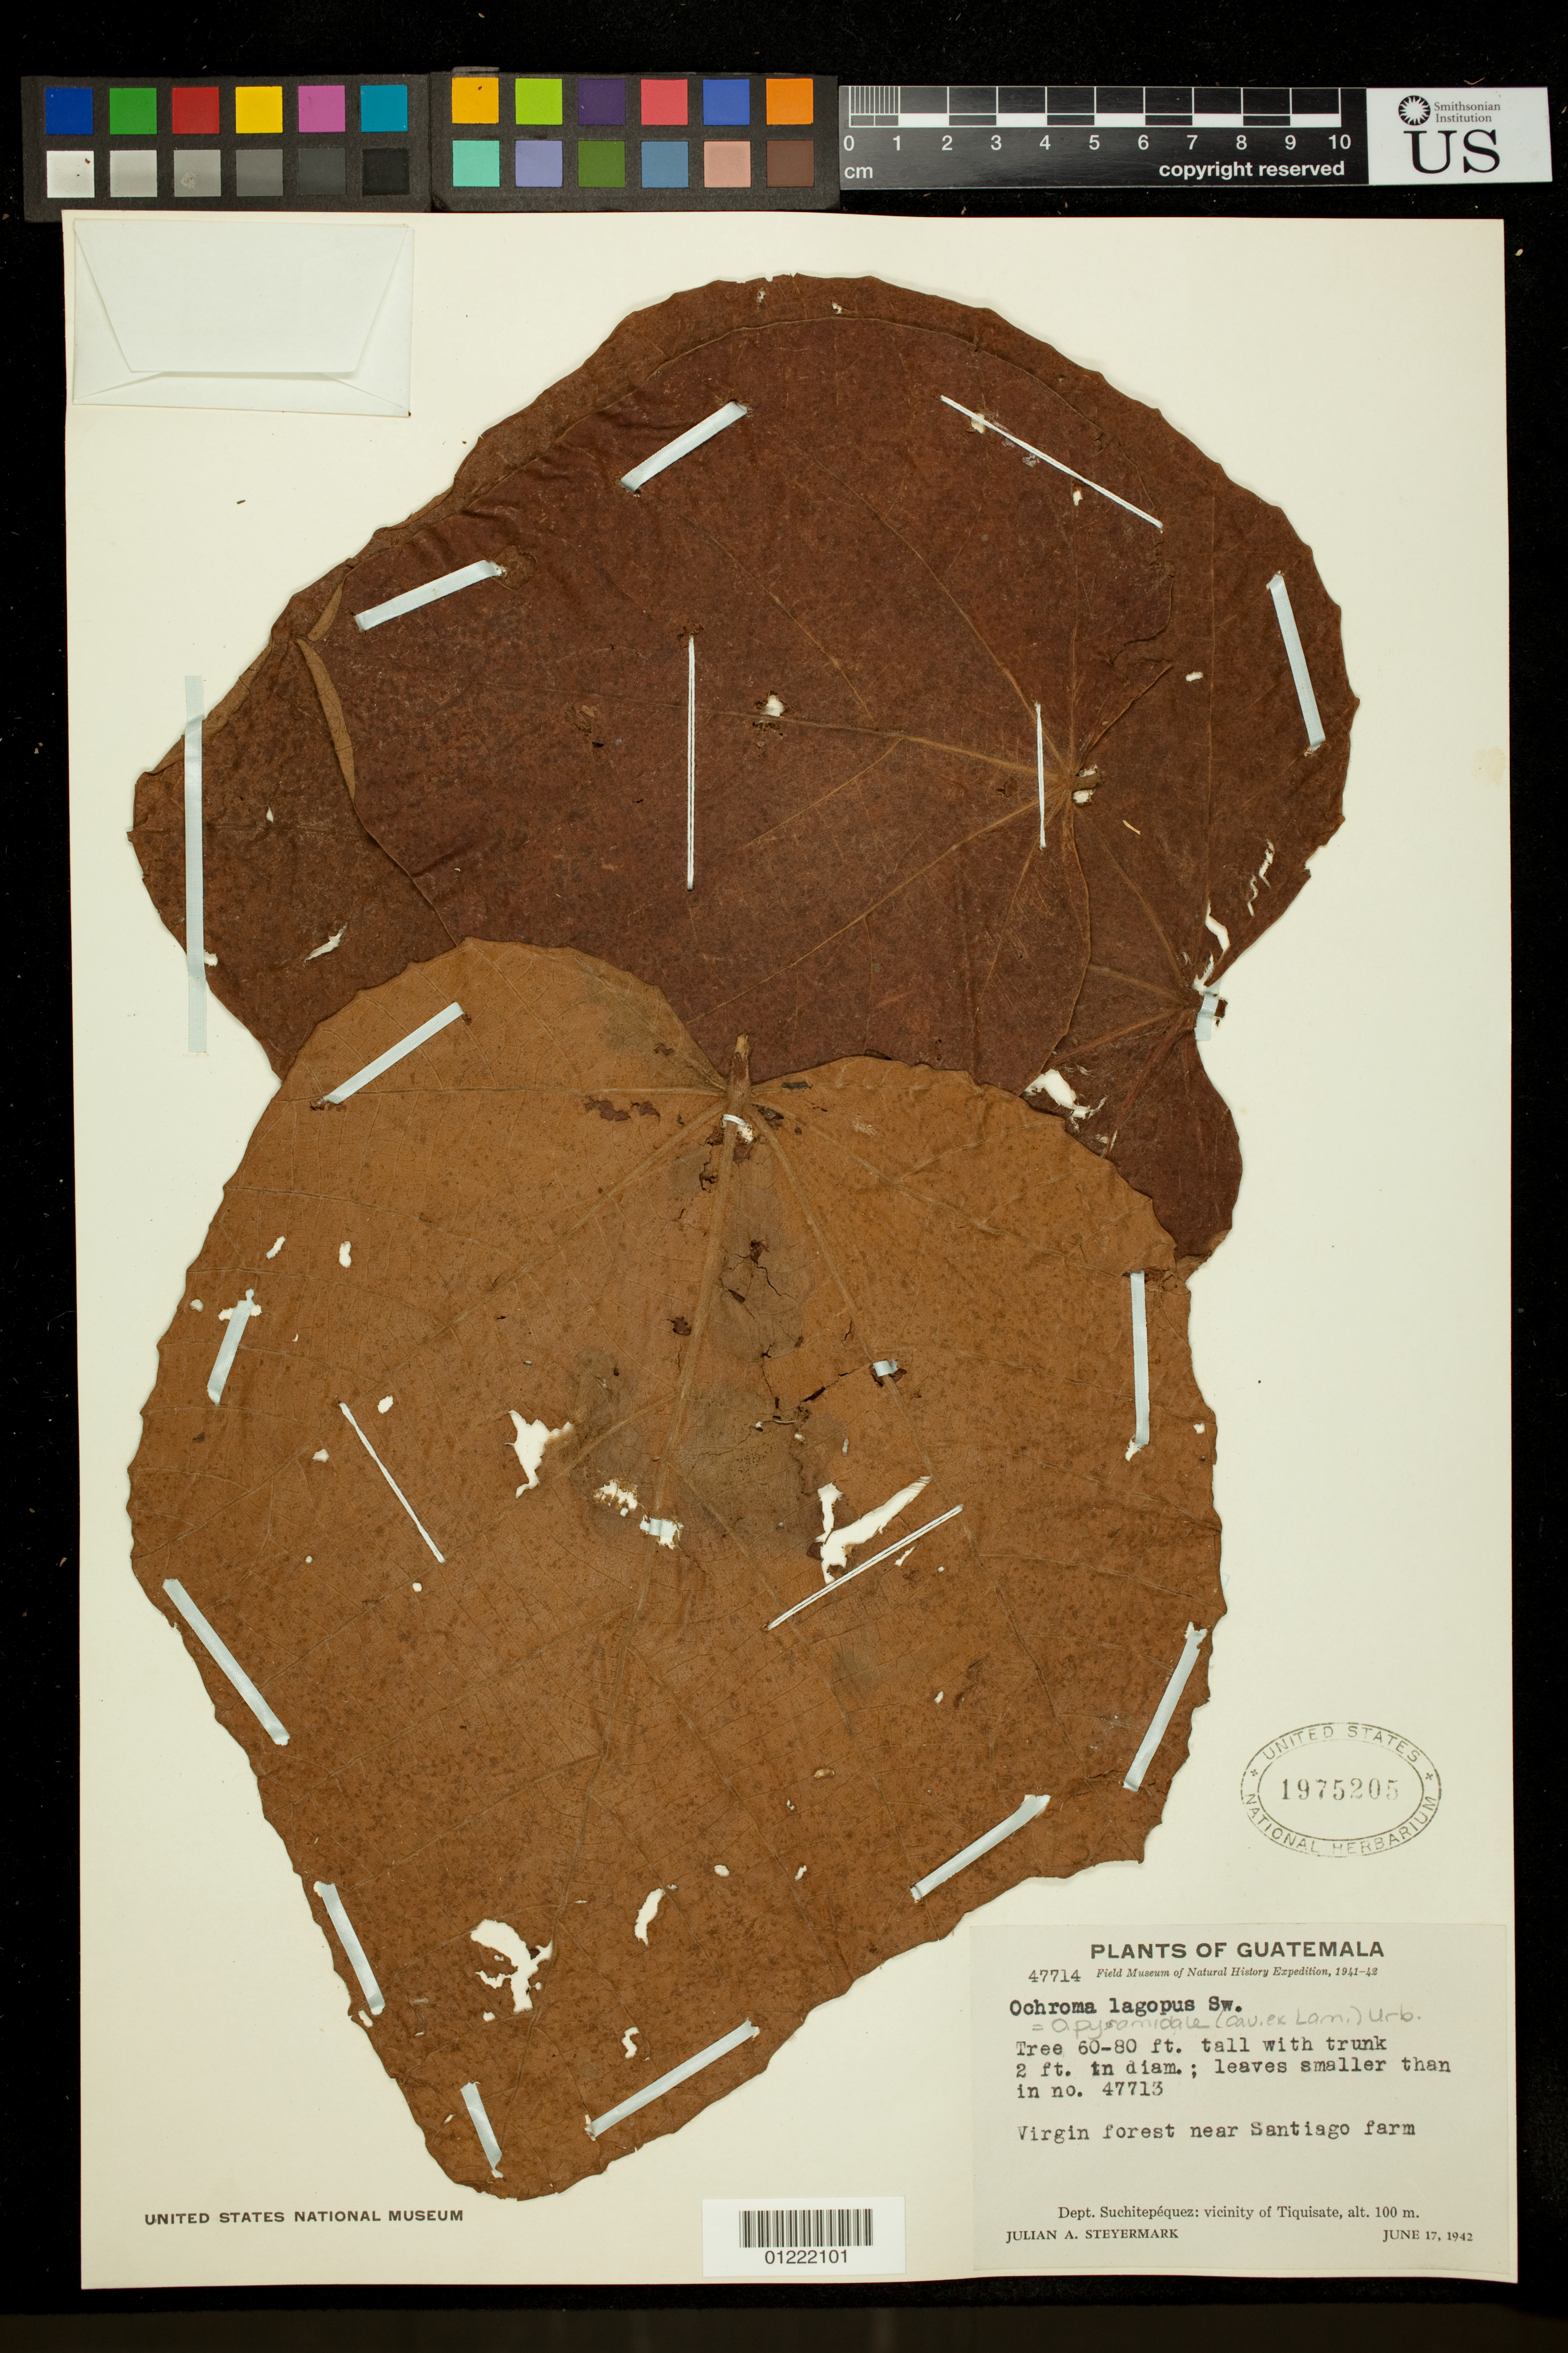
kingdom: Plantae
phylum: Tracheophyta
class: Magnoliopsida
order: Malvales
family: Malvaceae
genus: Ochroma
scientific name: Ochroma pyramidale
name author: (Cav. ex Lam.) Urb.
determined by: Dorr, L. J., (BOT), Smithsonian Institution - National Museum of Natural History (UNITED STATES)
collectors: J. Steyermark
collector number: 47714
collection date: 1942-06-17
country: Guatemala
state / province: Suchitepéquez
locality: Santiago farm, vicinity of Tiquisate.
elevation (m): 100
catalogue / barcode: US 1975205